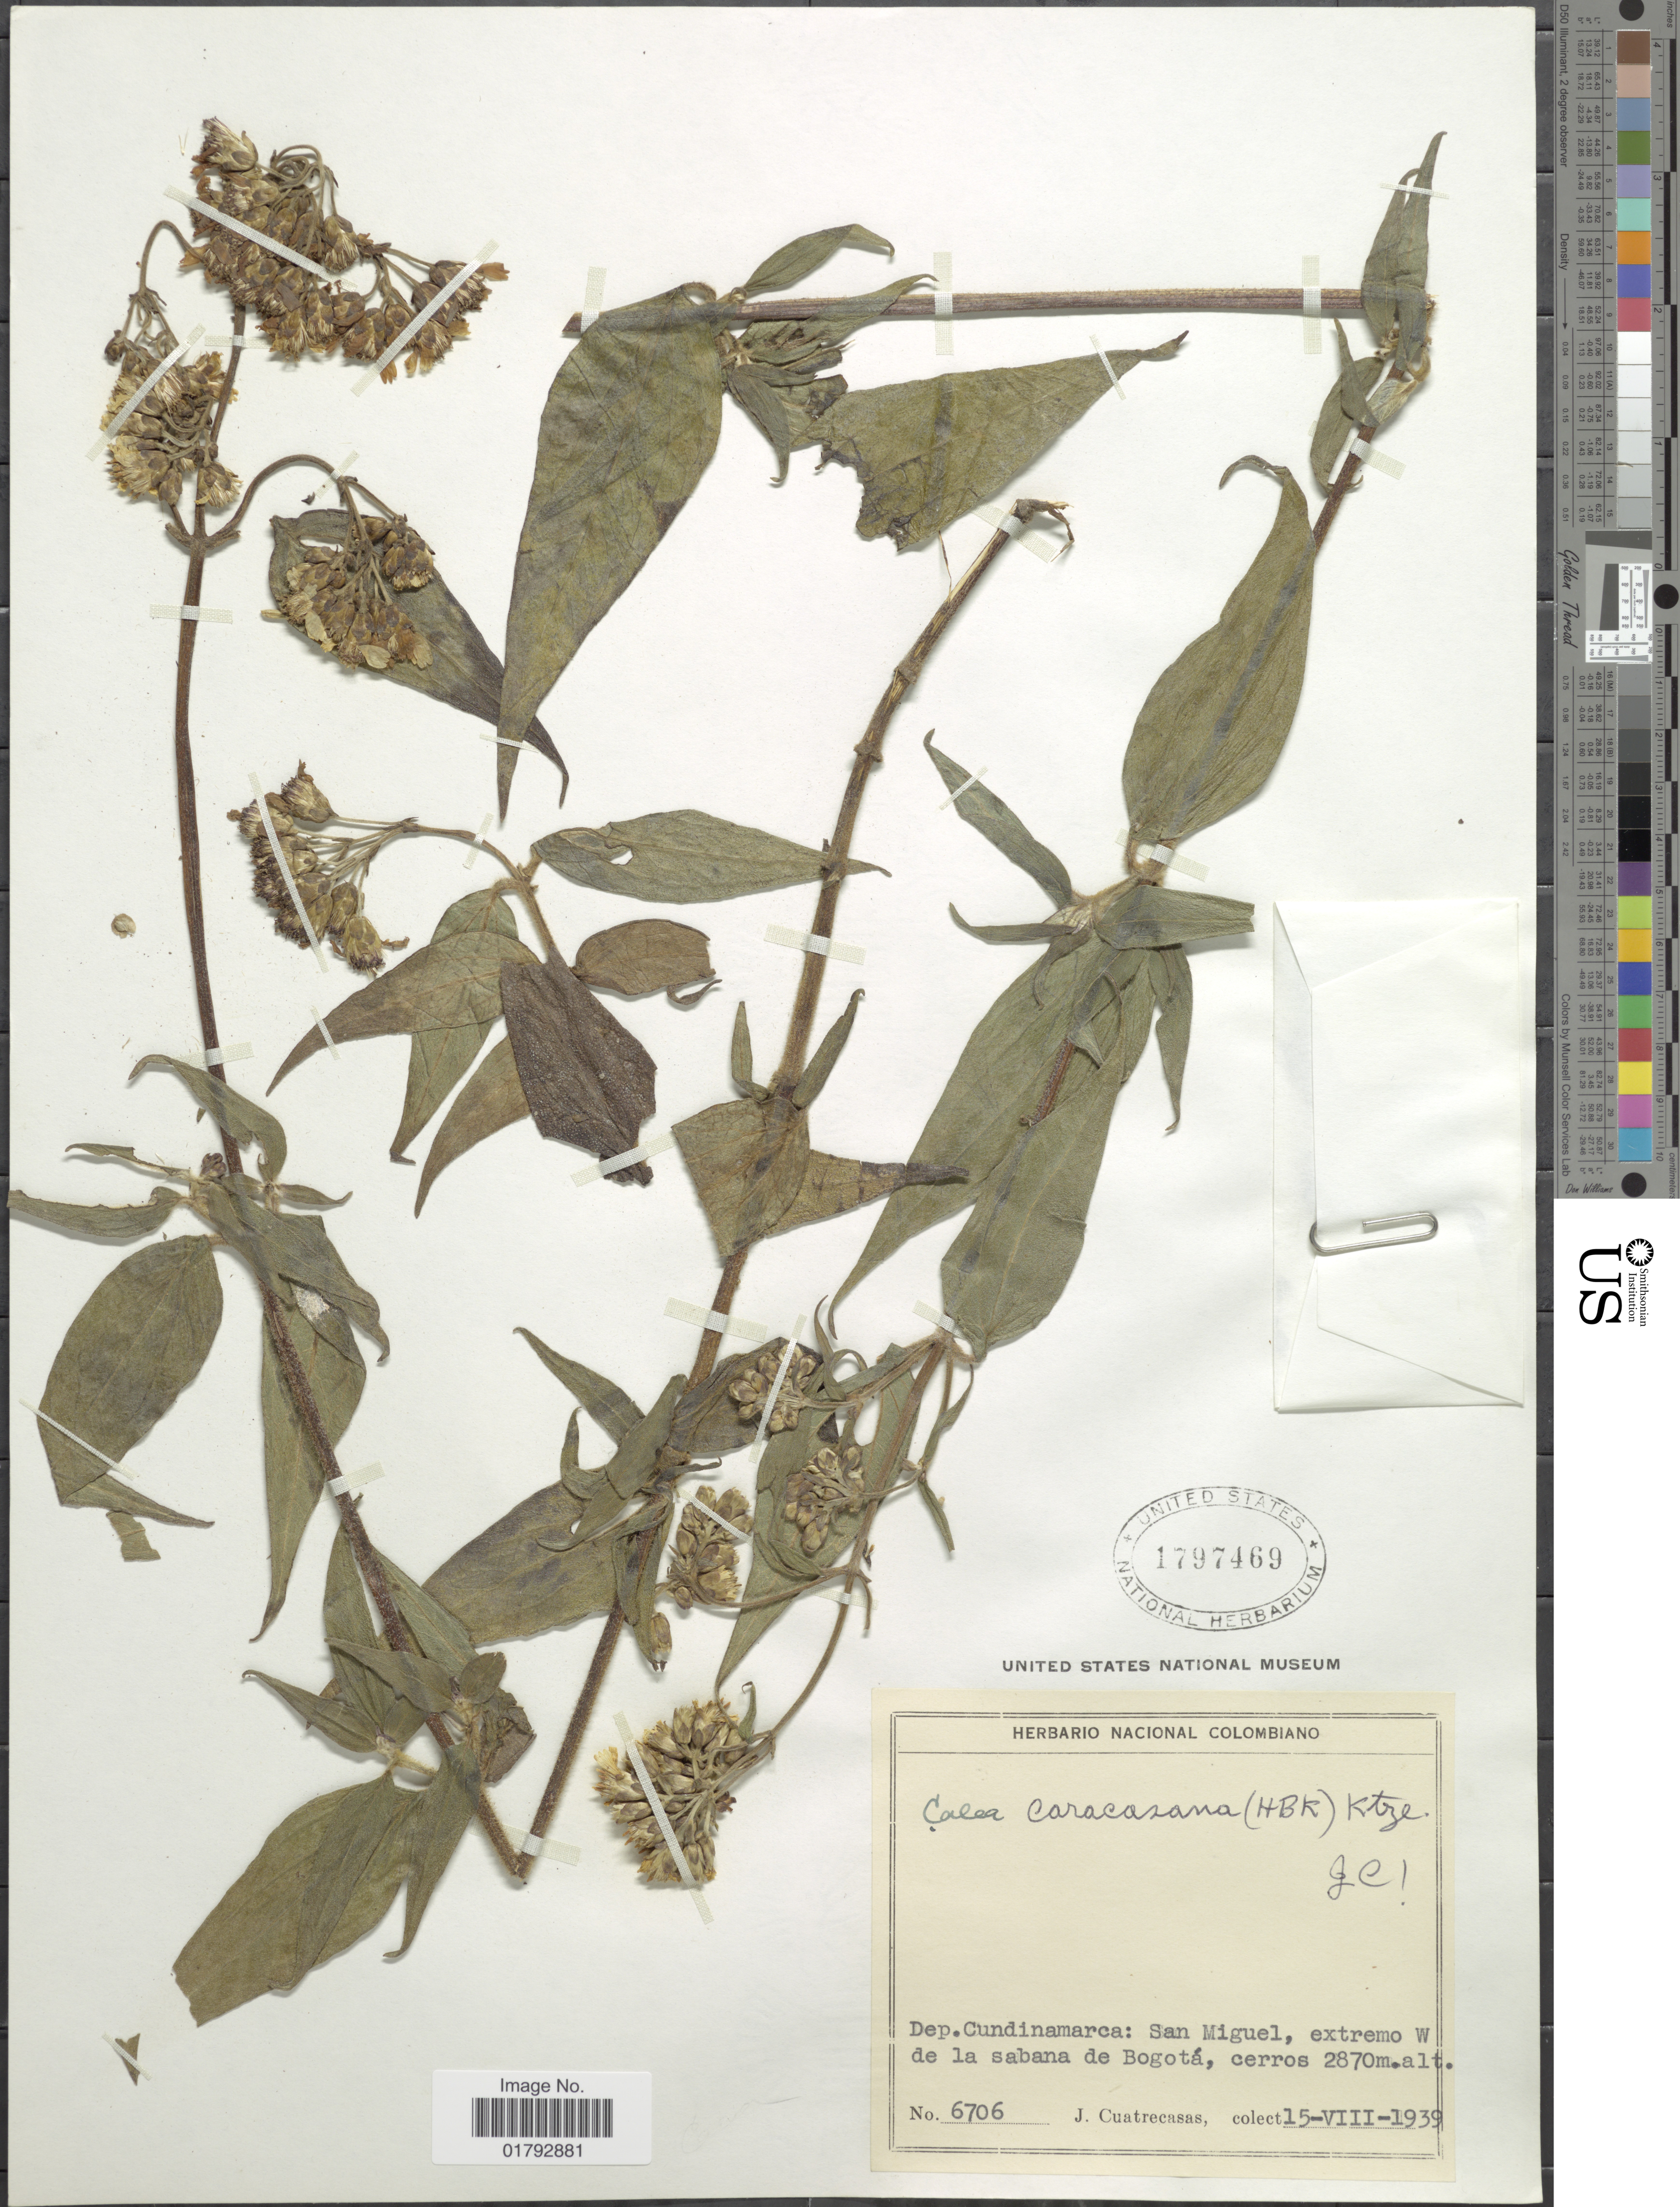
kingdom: Plantae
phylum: Tracheophyta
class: Magnoliopsida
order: Asterales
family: Asteraceae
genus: Alloispermum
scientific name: Alloispermum caracasanum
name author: (Kunth) H. Rob.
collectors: J. Cuatrecasas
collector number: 6706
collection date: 1939-08-15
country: Colombia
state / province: Cundinamarca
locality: Dep. Cundinamarca: San Miguel, extremo W de la sabana de Bogota.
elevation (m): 2870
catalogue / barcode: US 1797469